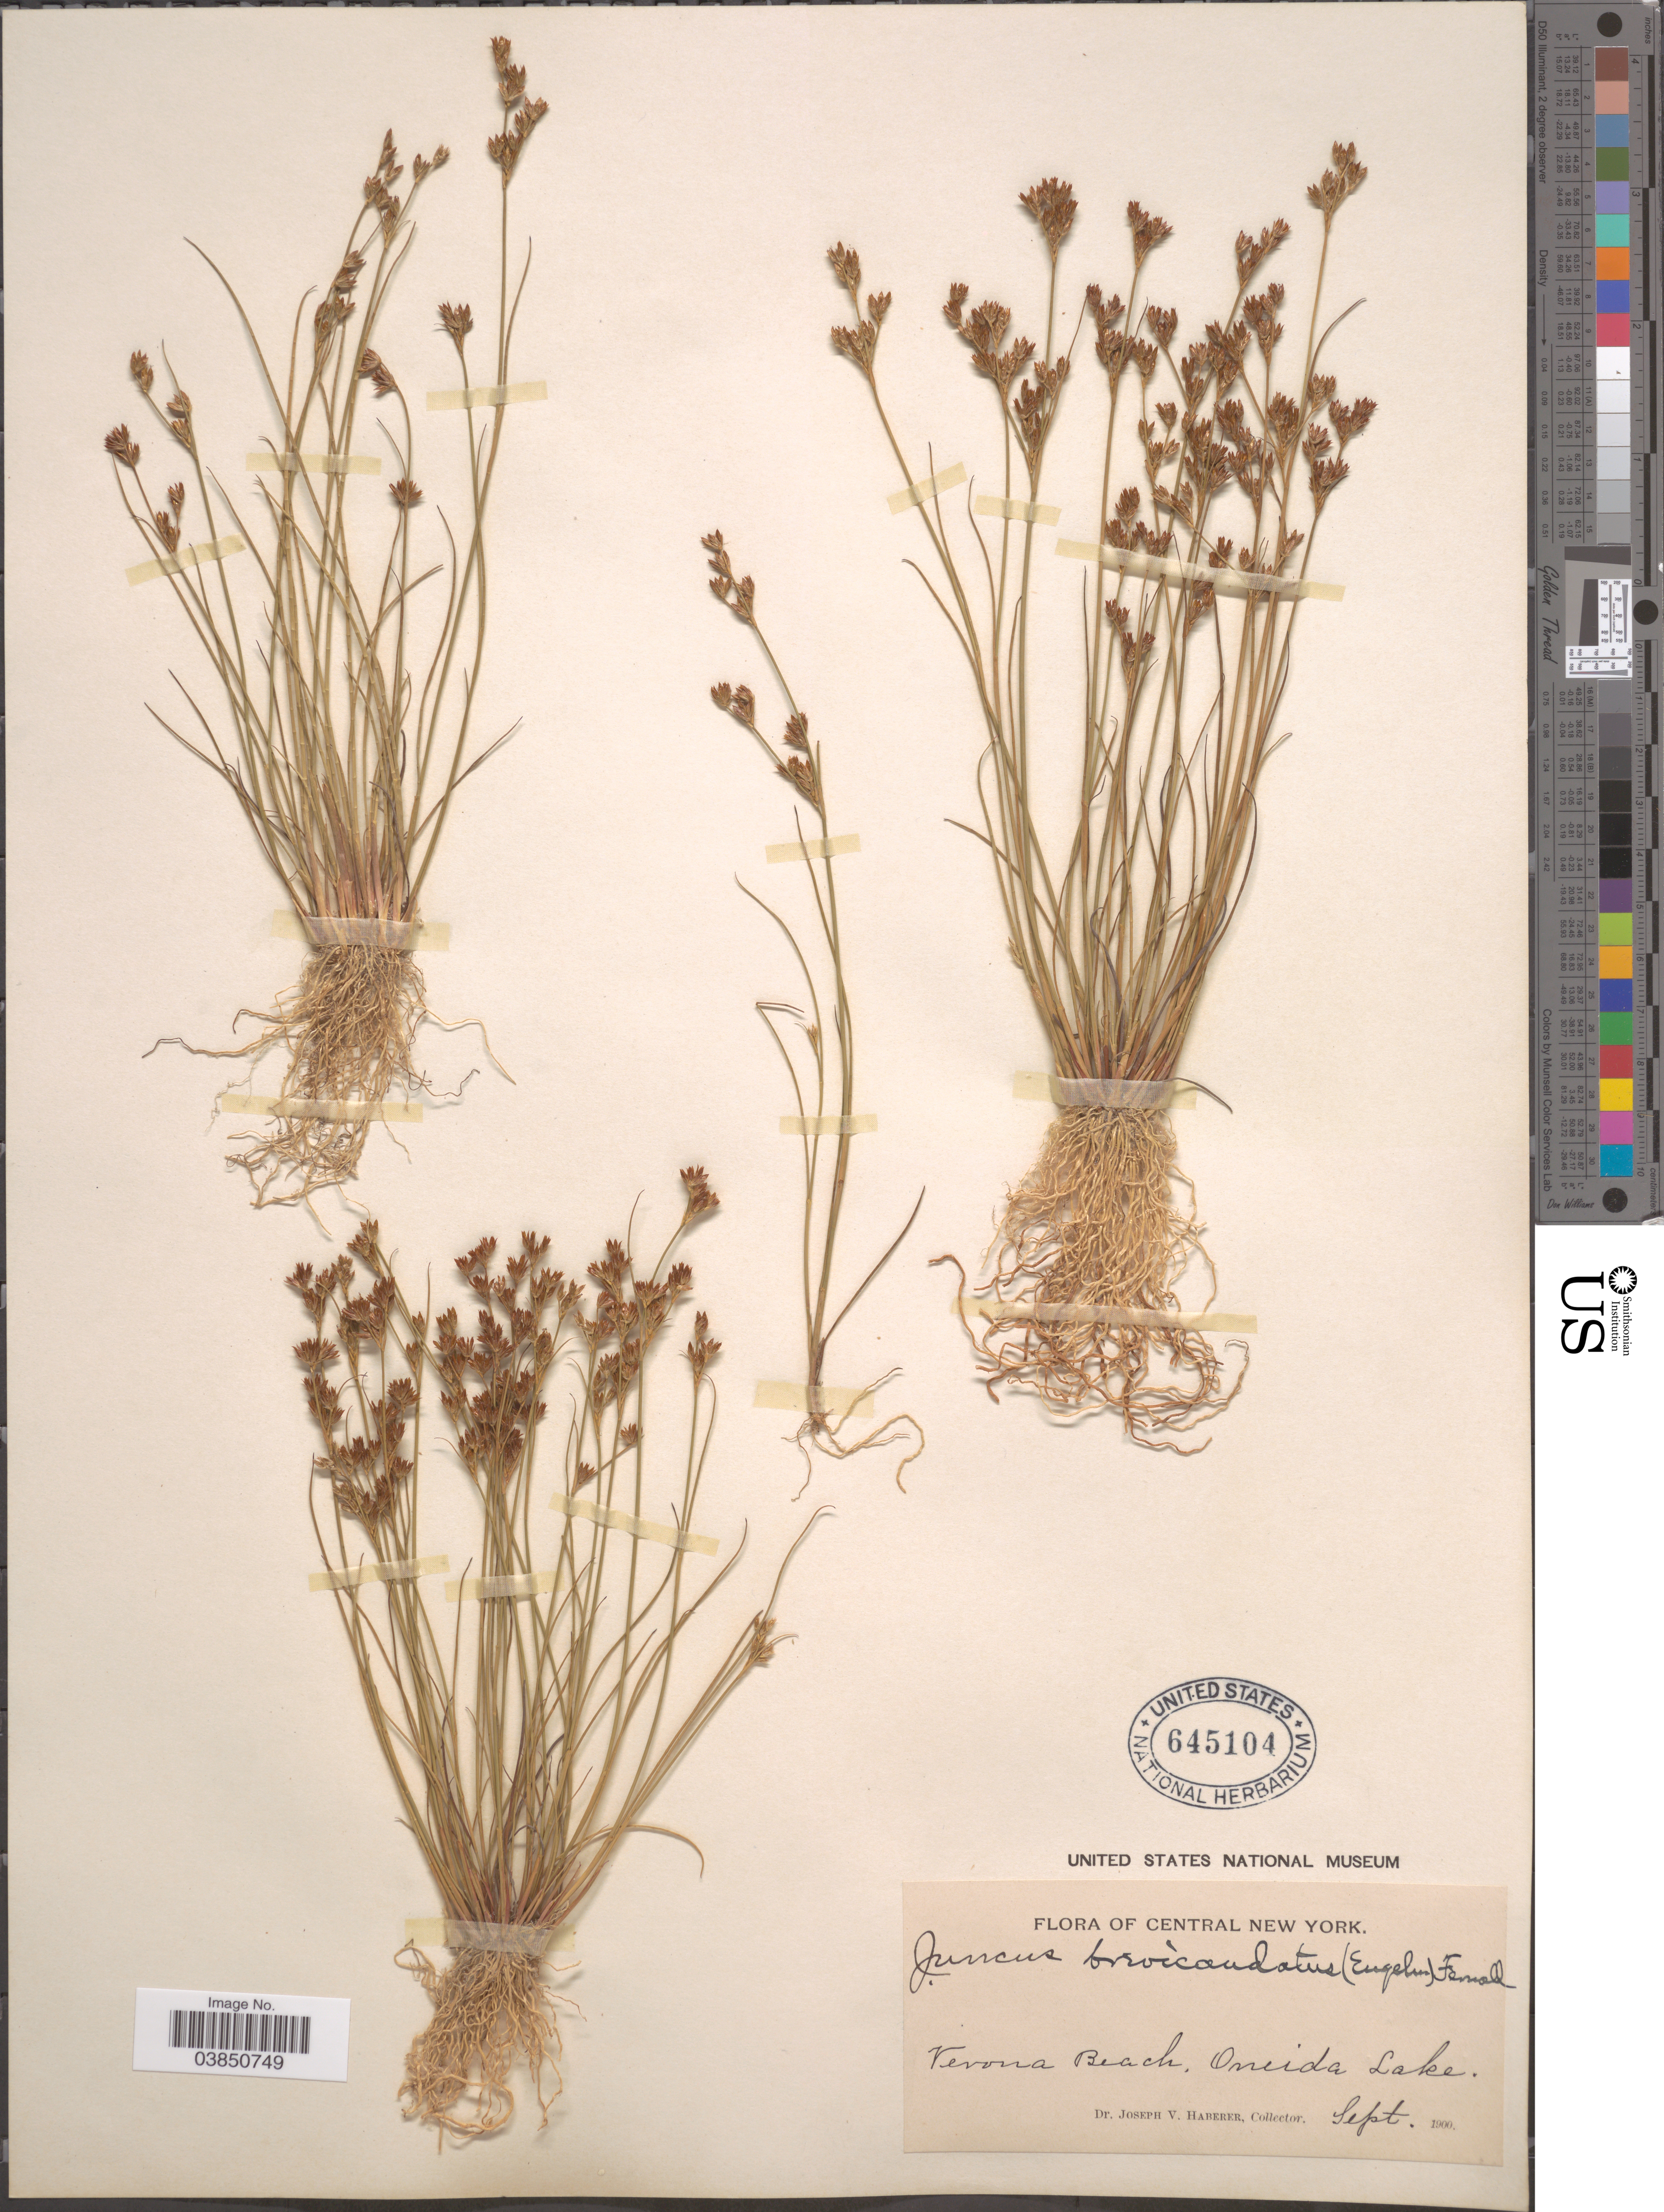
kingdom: Plantae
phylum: Tracheophyta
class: Liliopsida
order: Poales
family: Juncaceae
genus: Juncus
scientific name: Juncus brevicaudatus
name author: (Engelm.) Fernald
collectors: J. V. Haberer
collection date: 1900-09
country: United States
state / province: New York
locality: Central New York. Verona Beach, Oneida Lake.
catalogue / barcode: US 645104